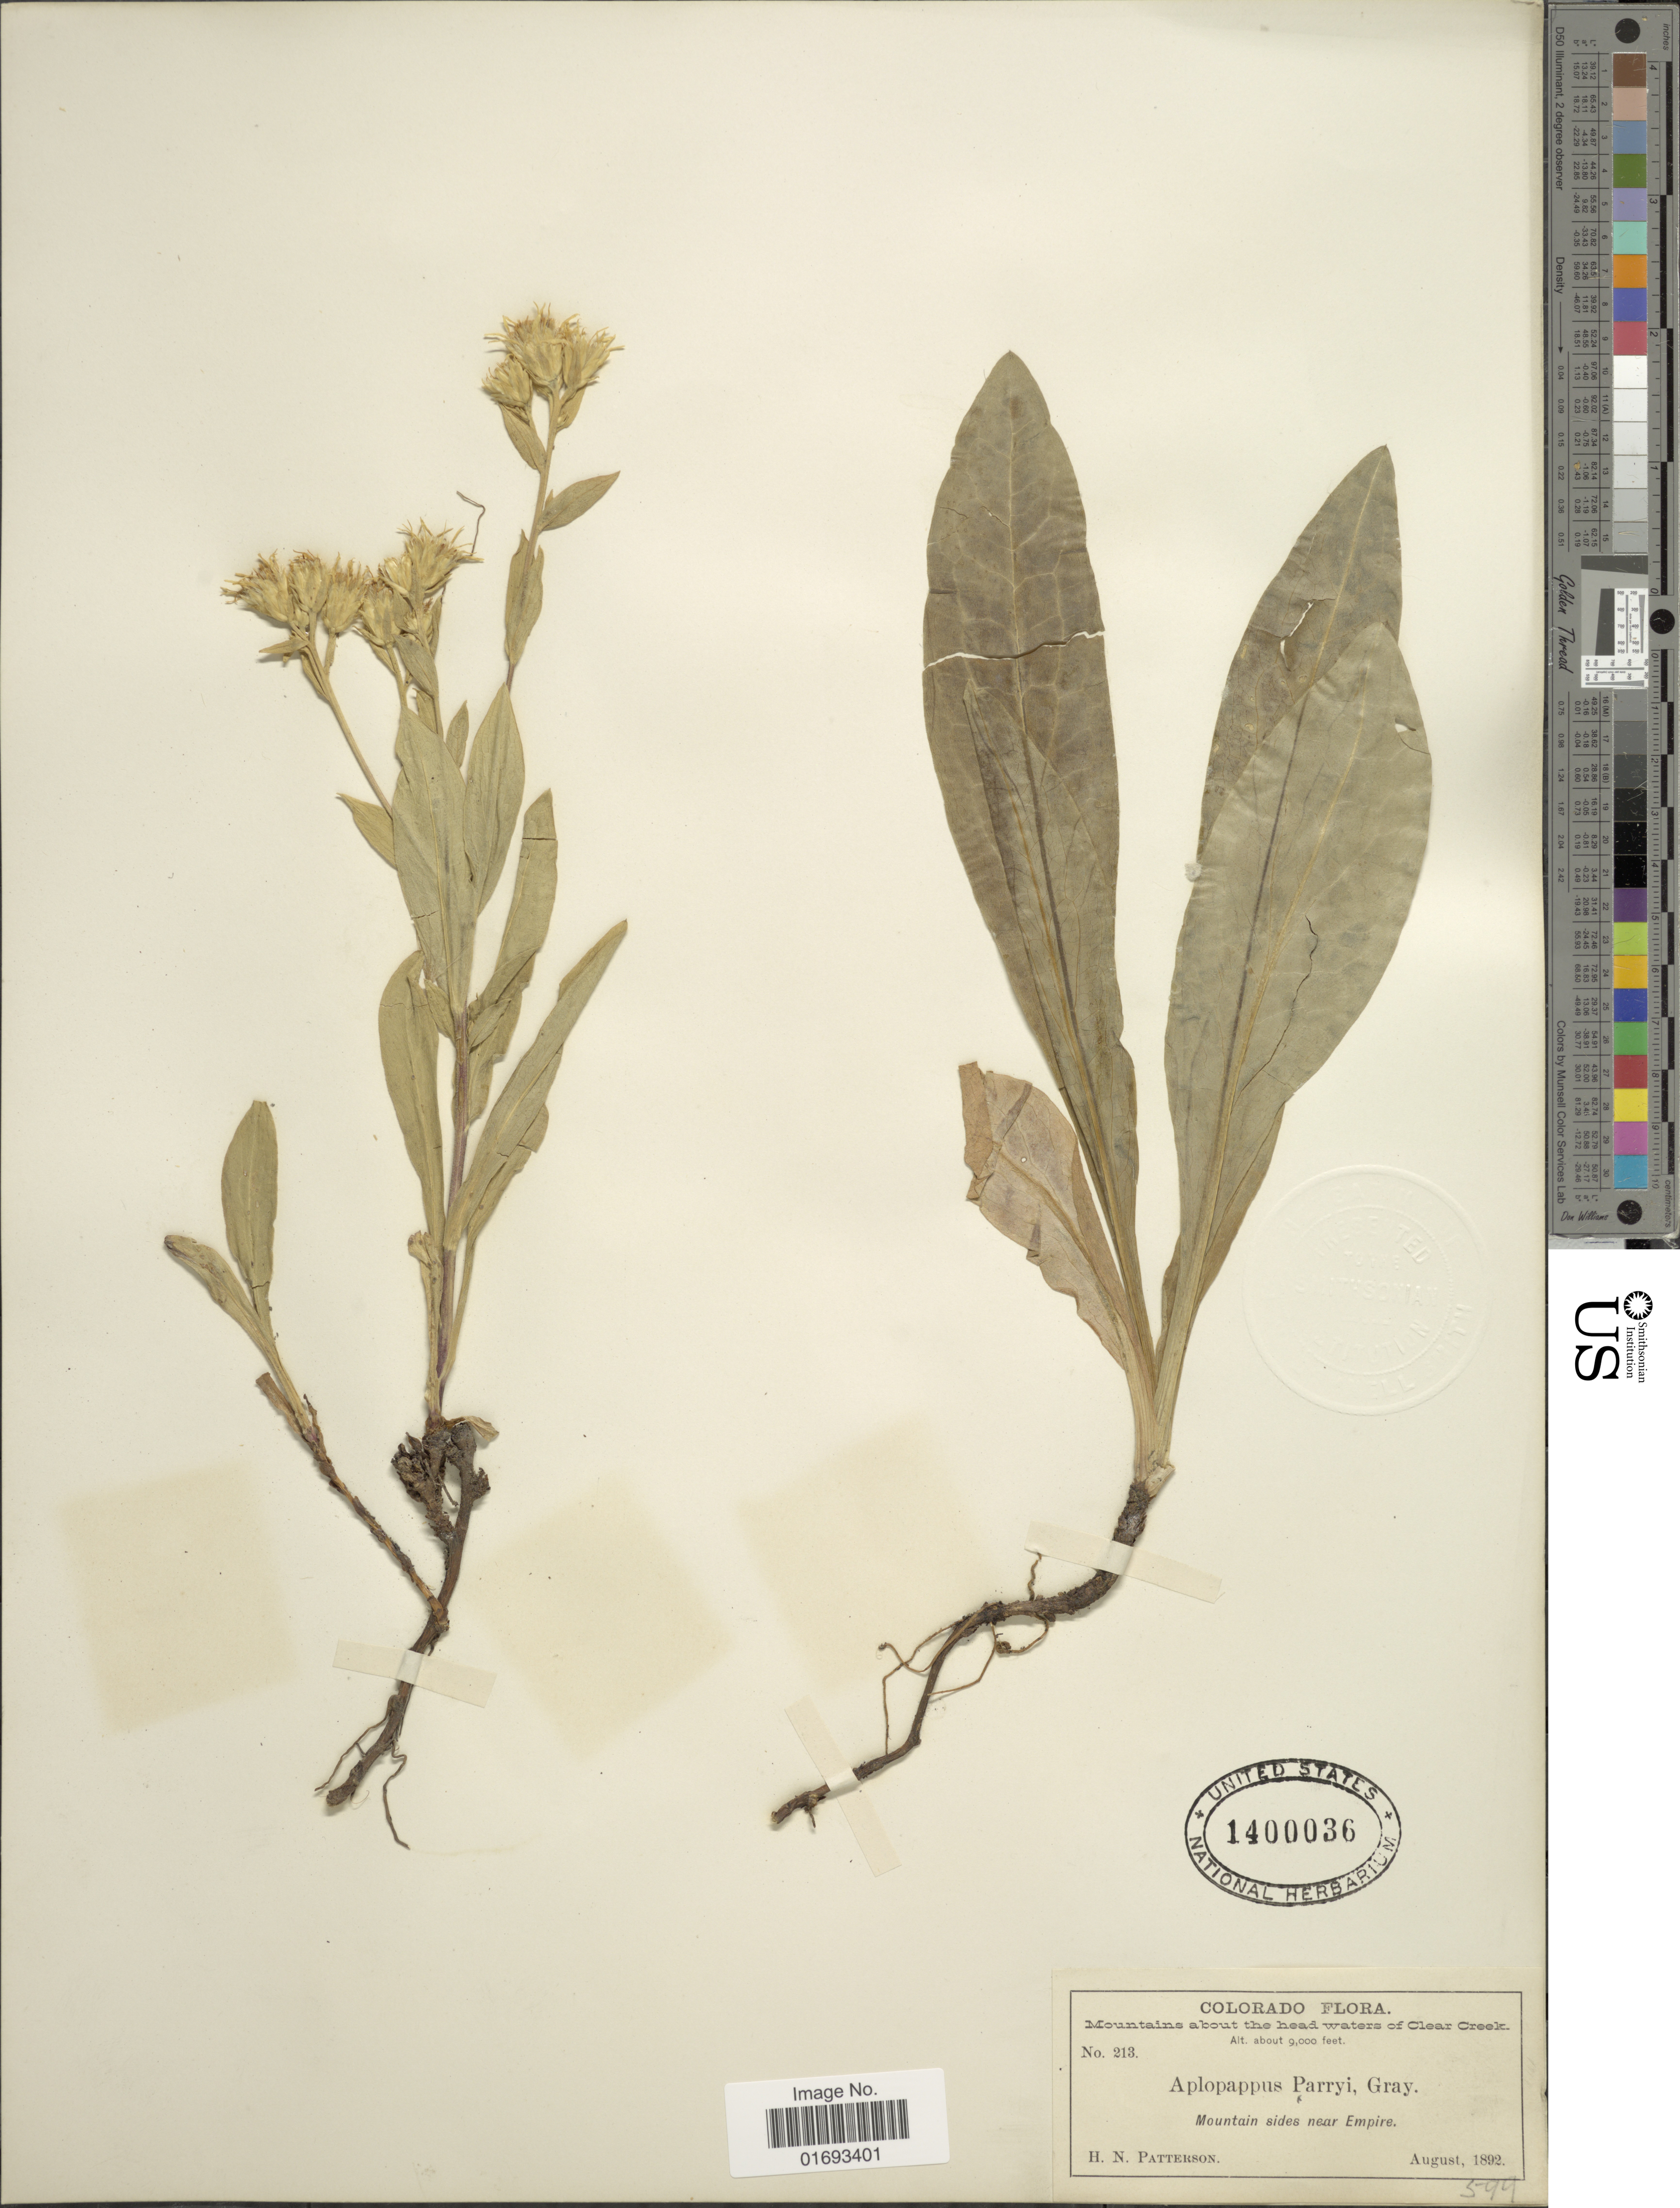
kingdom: Plantae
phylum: Tracheophyta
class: Magnoliopsida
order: Asterales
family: Asteraceae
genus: Oreochrysum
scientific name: Oreochrysum parryi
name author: (A. Gray) Rydb.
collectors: H. N. Patterson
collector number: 213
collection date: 1892-08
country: United States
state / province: Colorado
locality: Mountain sides near Empire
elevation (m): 2743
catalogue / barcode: US 1400036